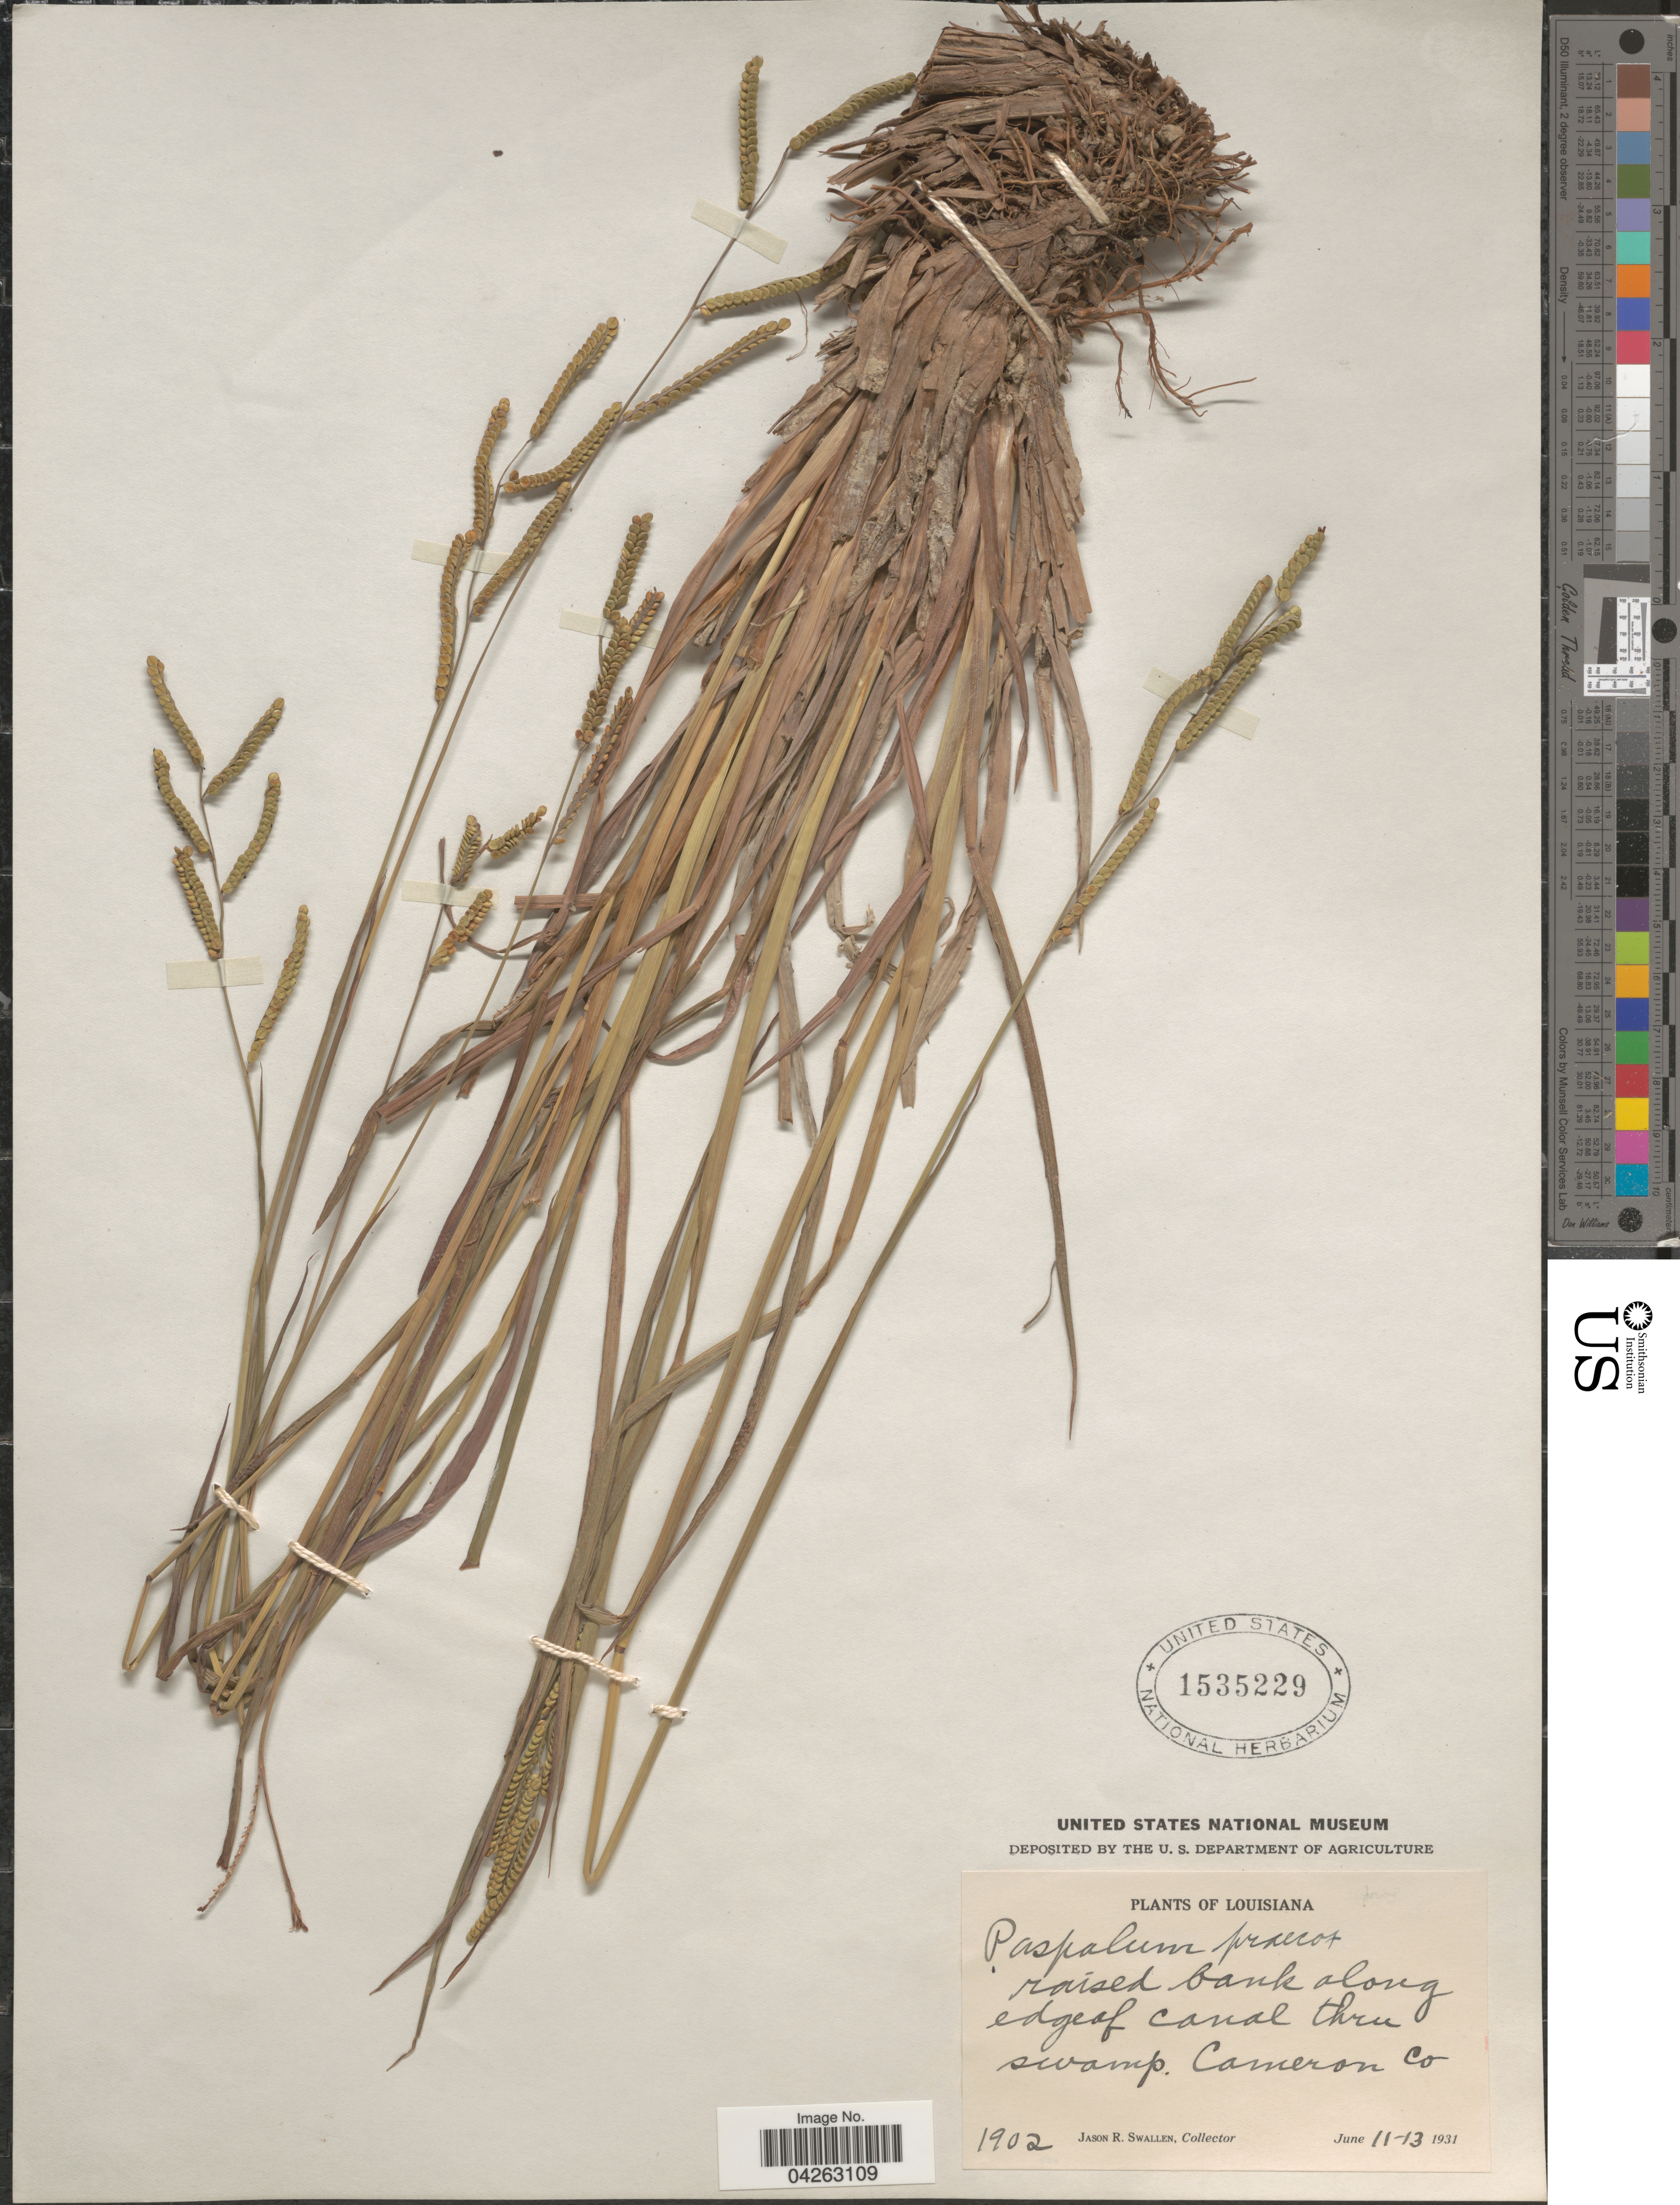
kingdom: Plantae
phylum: Tracheophyta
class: Liliopsida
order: Poales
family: Poaceae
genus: Paspalum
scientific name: Paspalum praecox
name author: Walter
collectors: J. R. Swallen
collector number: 1902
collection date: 1931-06-11/1931-07-13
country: United States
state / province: Louisiana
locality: Raised bank along edge of canal thru swamp. Cameron Co.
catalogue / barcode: US 1535229